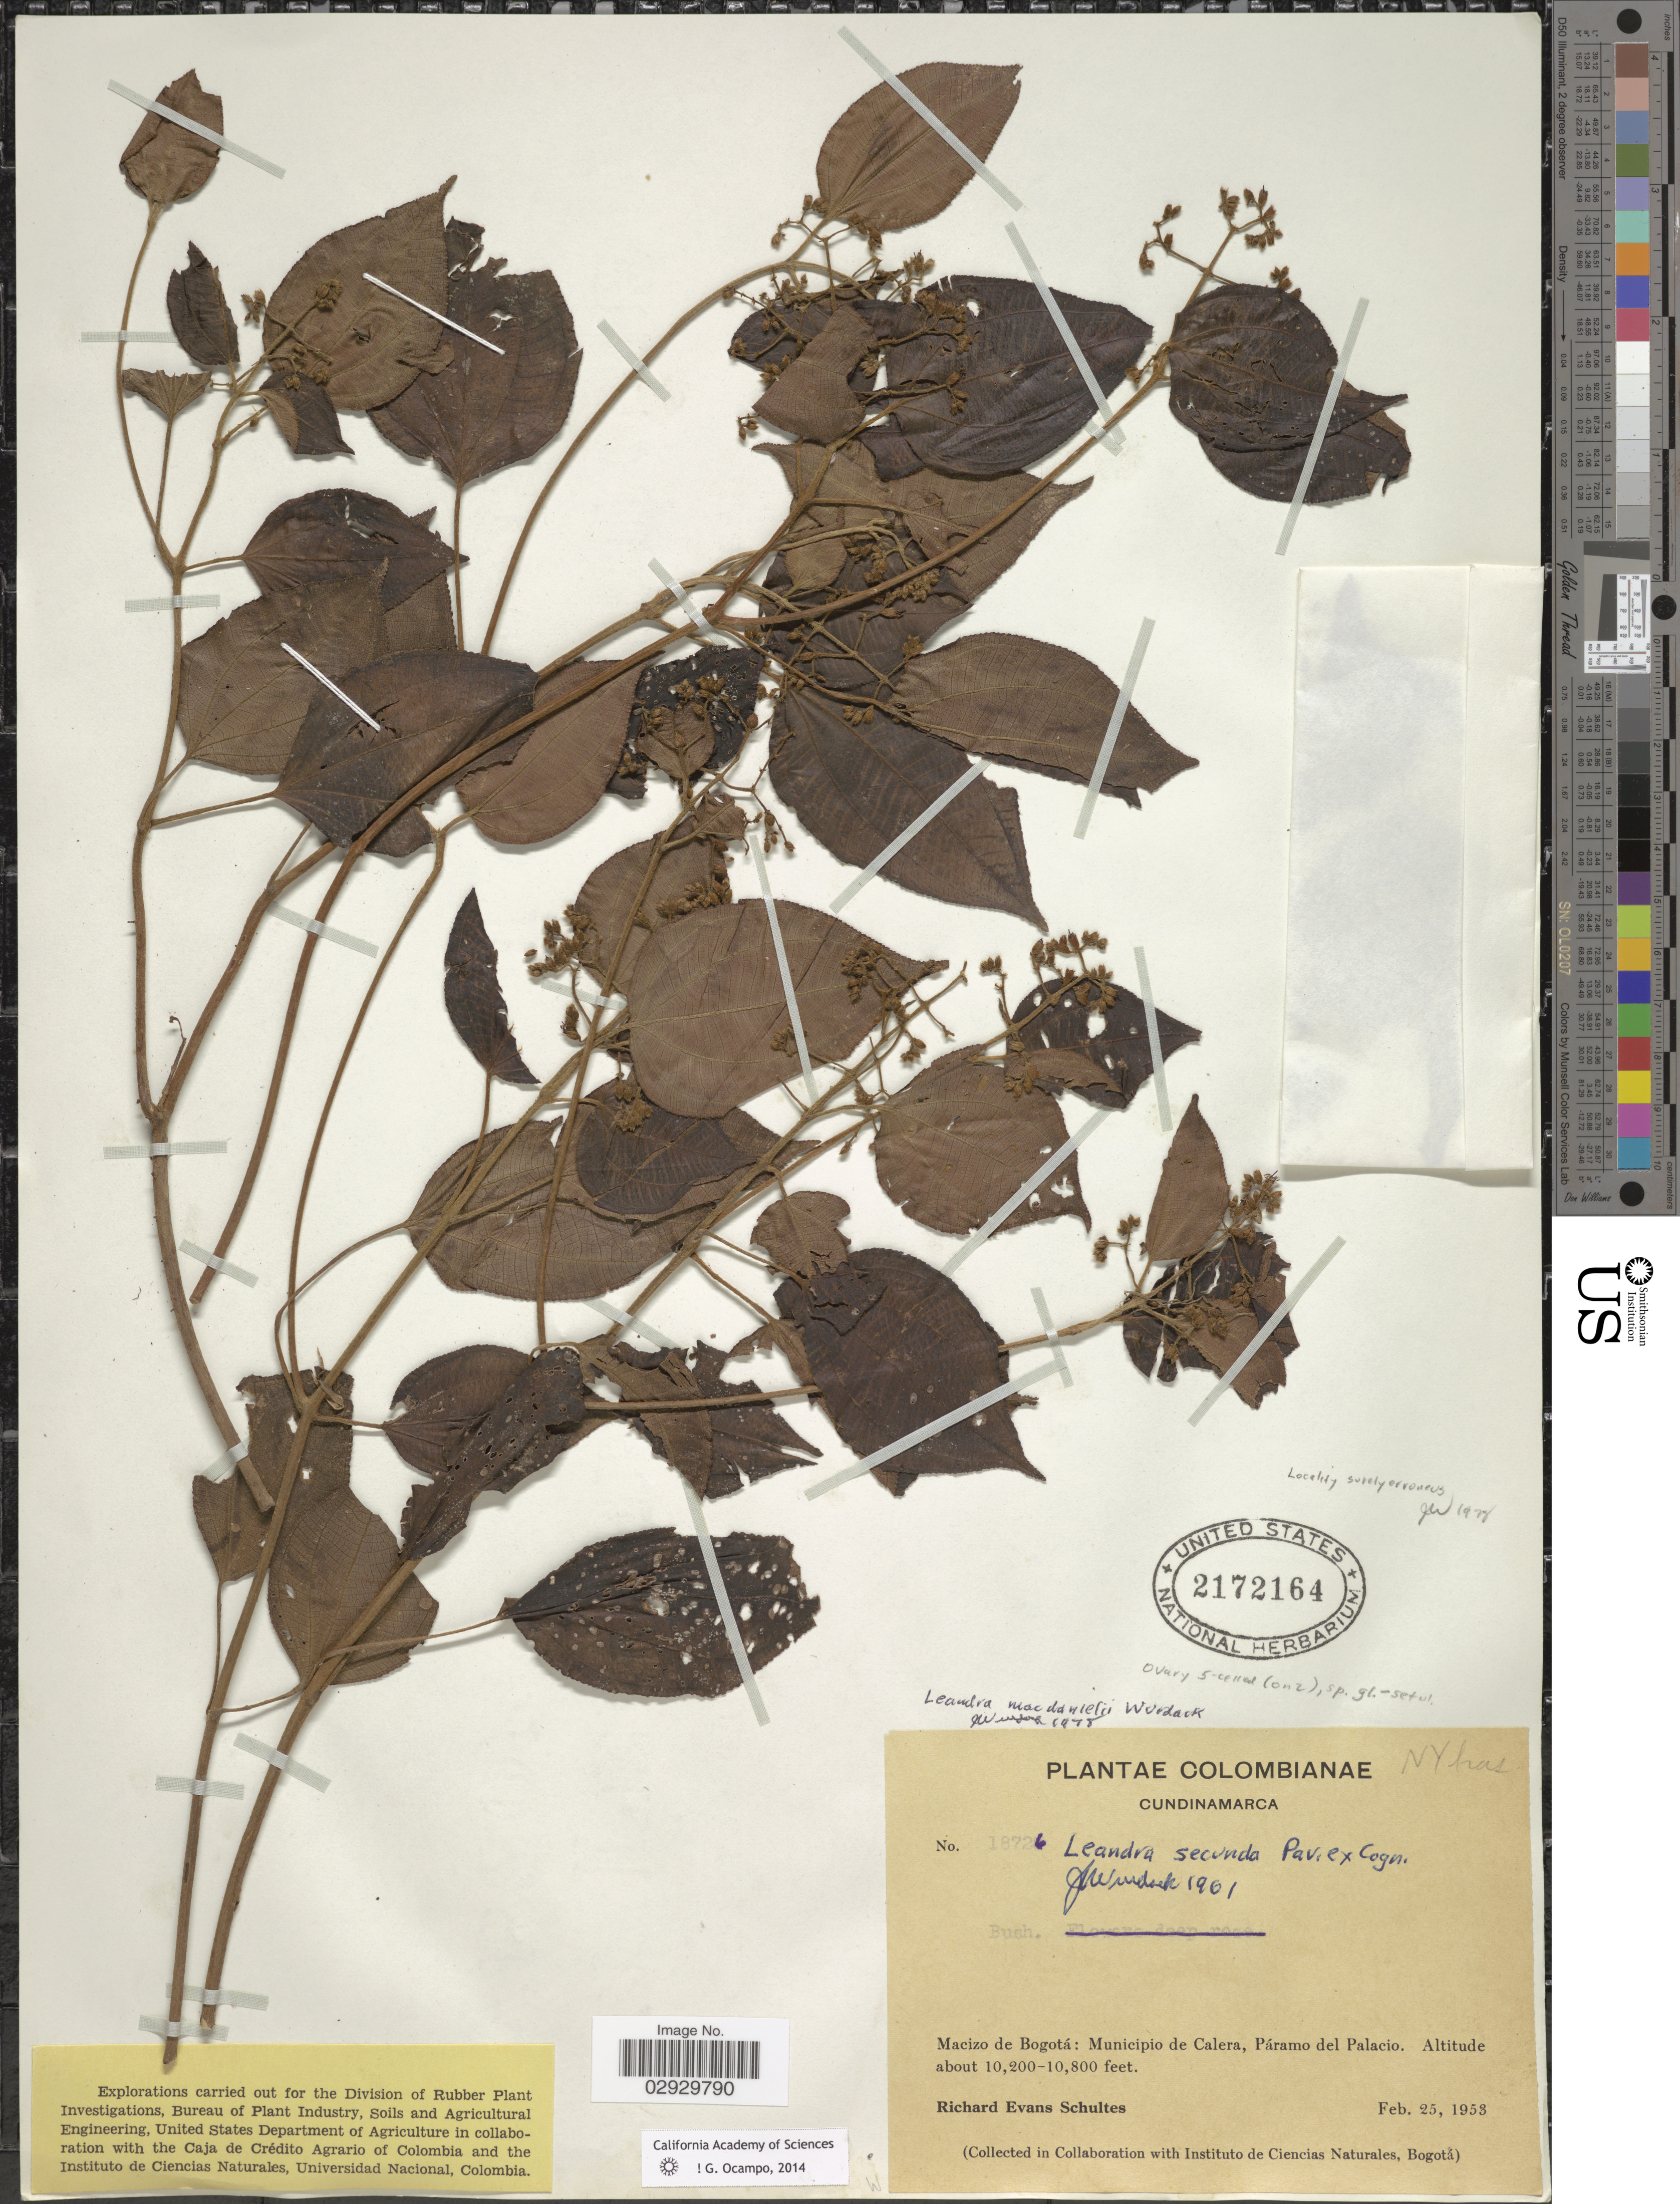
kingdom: Plantae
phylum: Tracheophyta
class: Magnoliopsida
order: Myrtales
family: Melastomataceae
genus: Leandra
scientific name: Leandra macdanielii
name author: Wurdack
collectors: R. E. Schultes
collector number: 18726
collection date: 1953-02-25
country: Colombia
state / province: Cundinamarca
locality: Macizo de Bogotá: Municipio de Calera, Páramo del Palacio.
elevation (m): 3109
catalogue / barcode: US 2172164